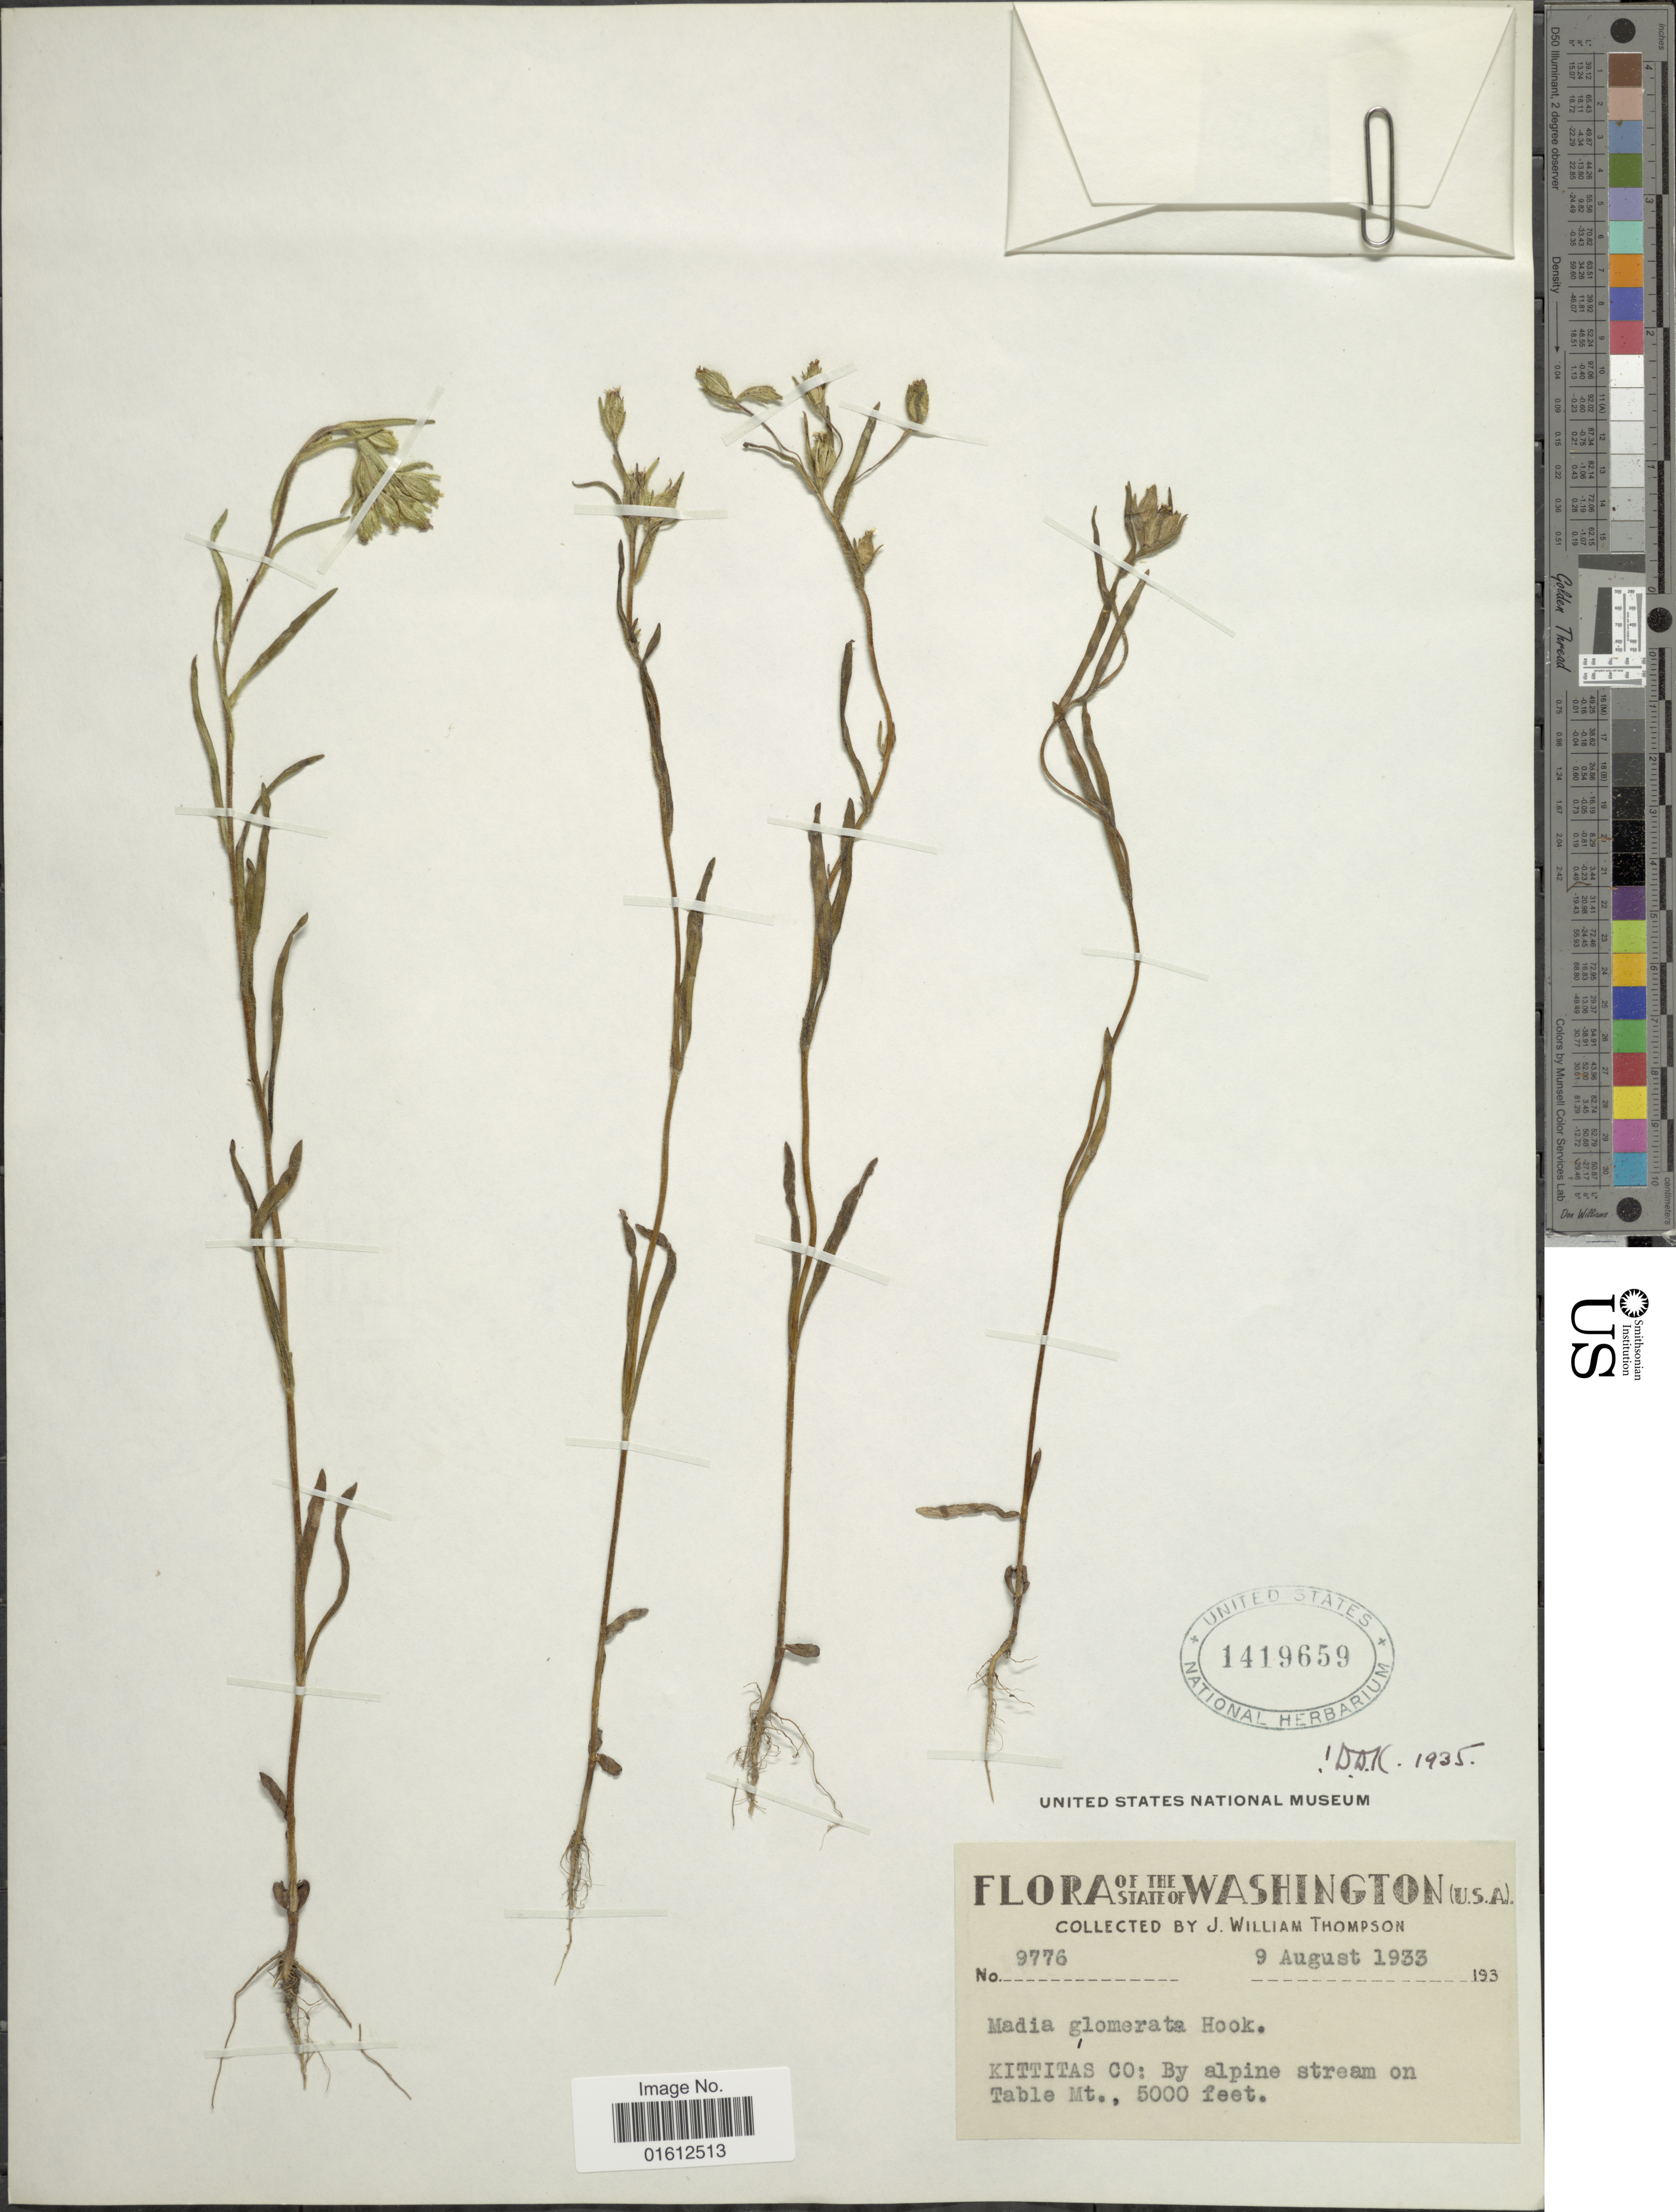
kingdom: Plantae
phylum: Tracheophyta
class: Magnoliopsida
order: Asterales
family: Asteraceae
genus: Madia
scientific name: Madia glomerata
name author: Hook.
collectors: J. W. Thompson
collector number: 9776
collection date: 1933-08-09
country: United States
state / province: Washington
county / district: Kittitas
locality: Kittitas Co: By alpine stream on Table Mt.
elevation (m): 1524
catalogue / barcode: US 1419659